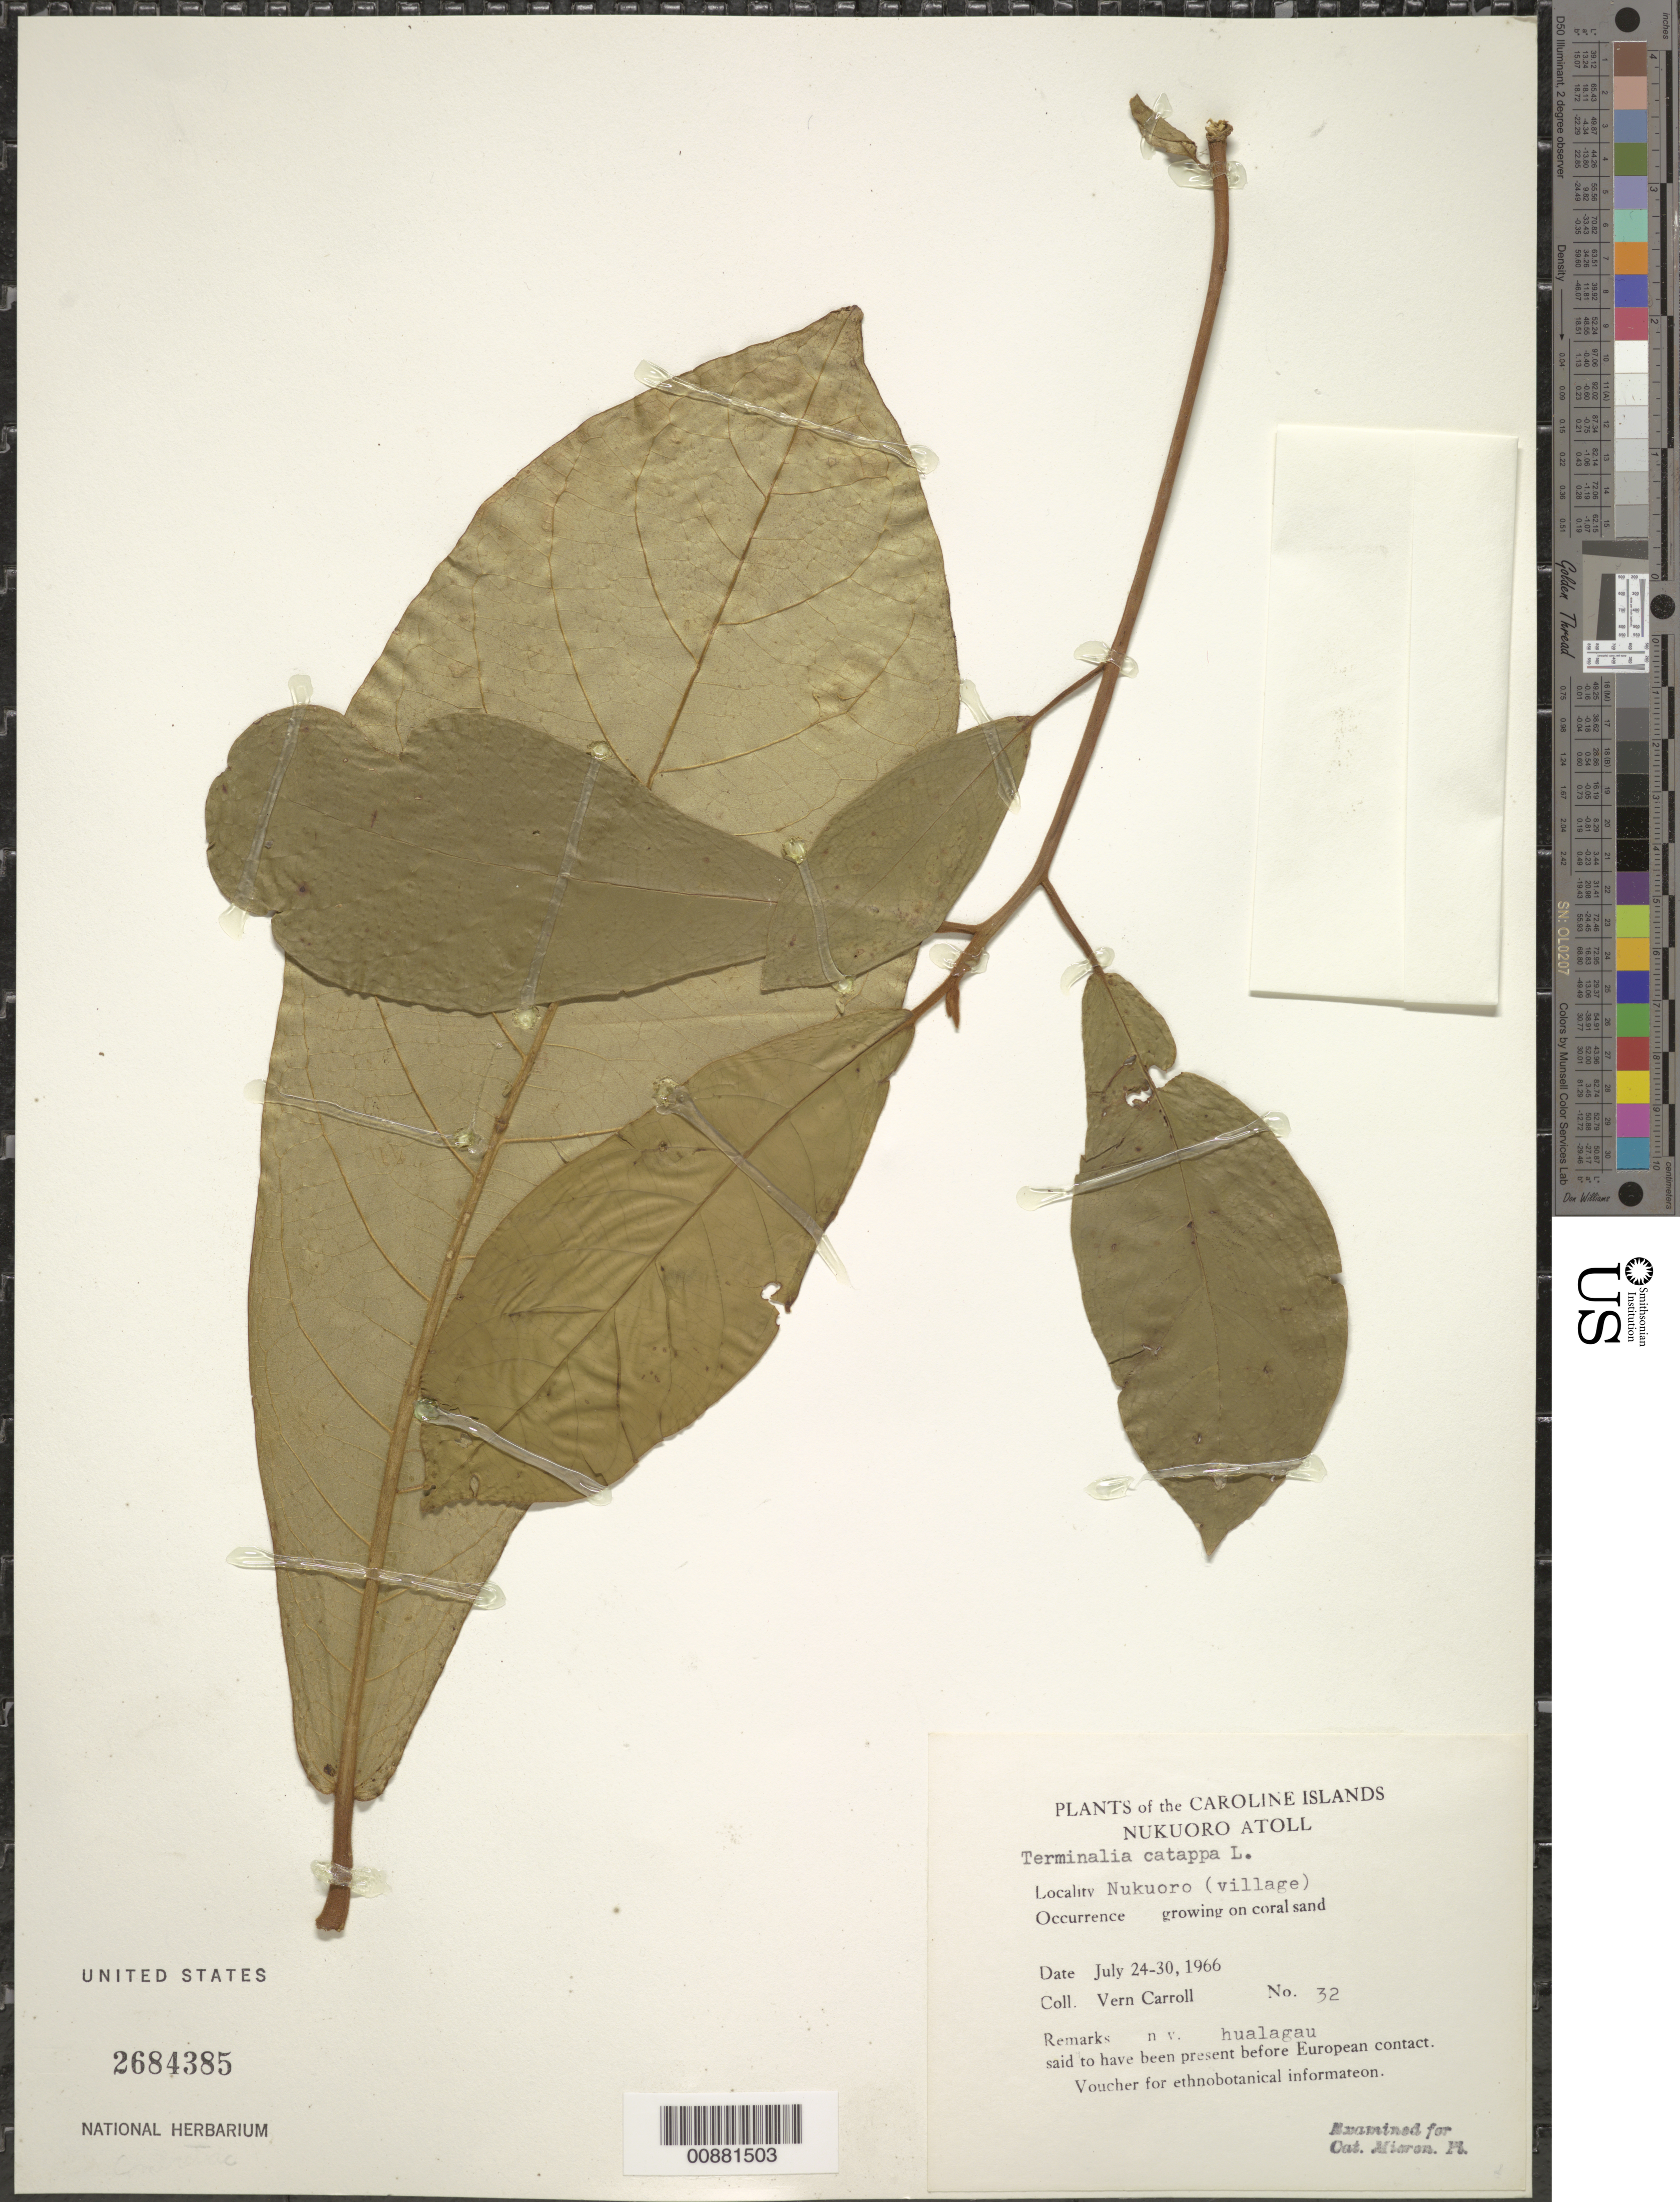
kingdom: Plantae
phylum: Tracheophyta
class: Magnoliopsida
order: Myrtales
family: Combretaceae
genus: Terminalia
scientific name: Terminalia catappa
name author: L.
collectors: V. Carroll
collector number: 32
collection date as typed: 24 Jul 1966 to 30 Jul 1966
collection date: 1966-07-24/1966-07-30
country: Micronesia, Federated States of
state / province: Pohnpei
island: Nukuoro Atoll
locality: Nukuoro (village).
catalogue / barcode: US 2684385